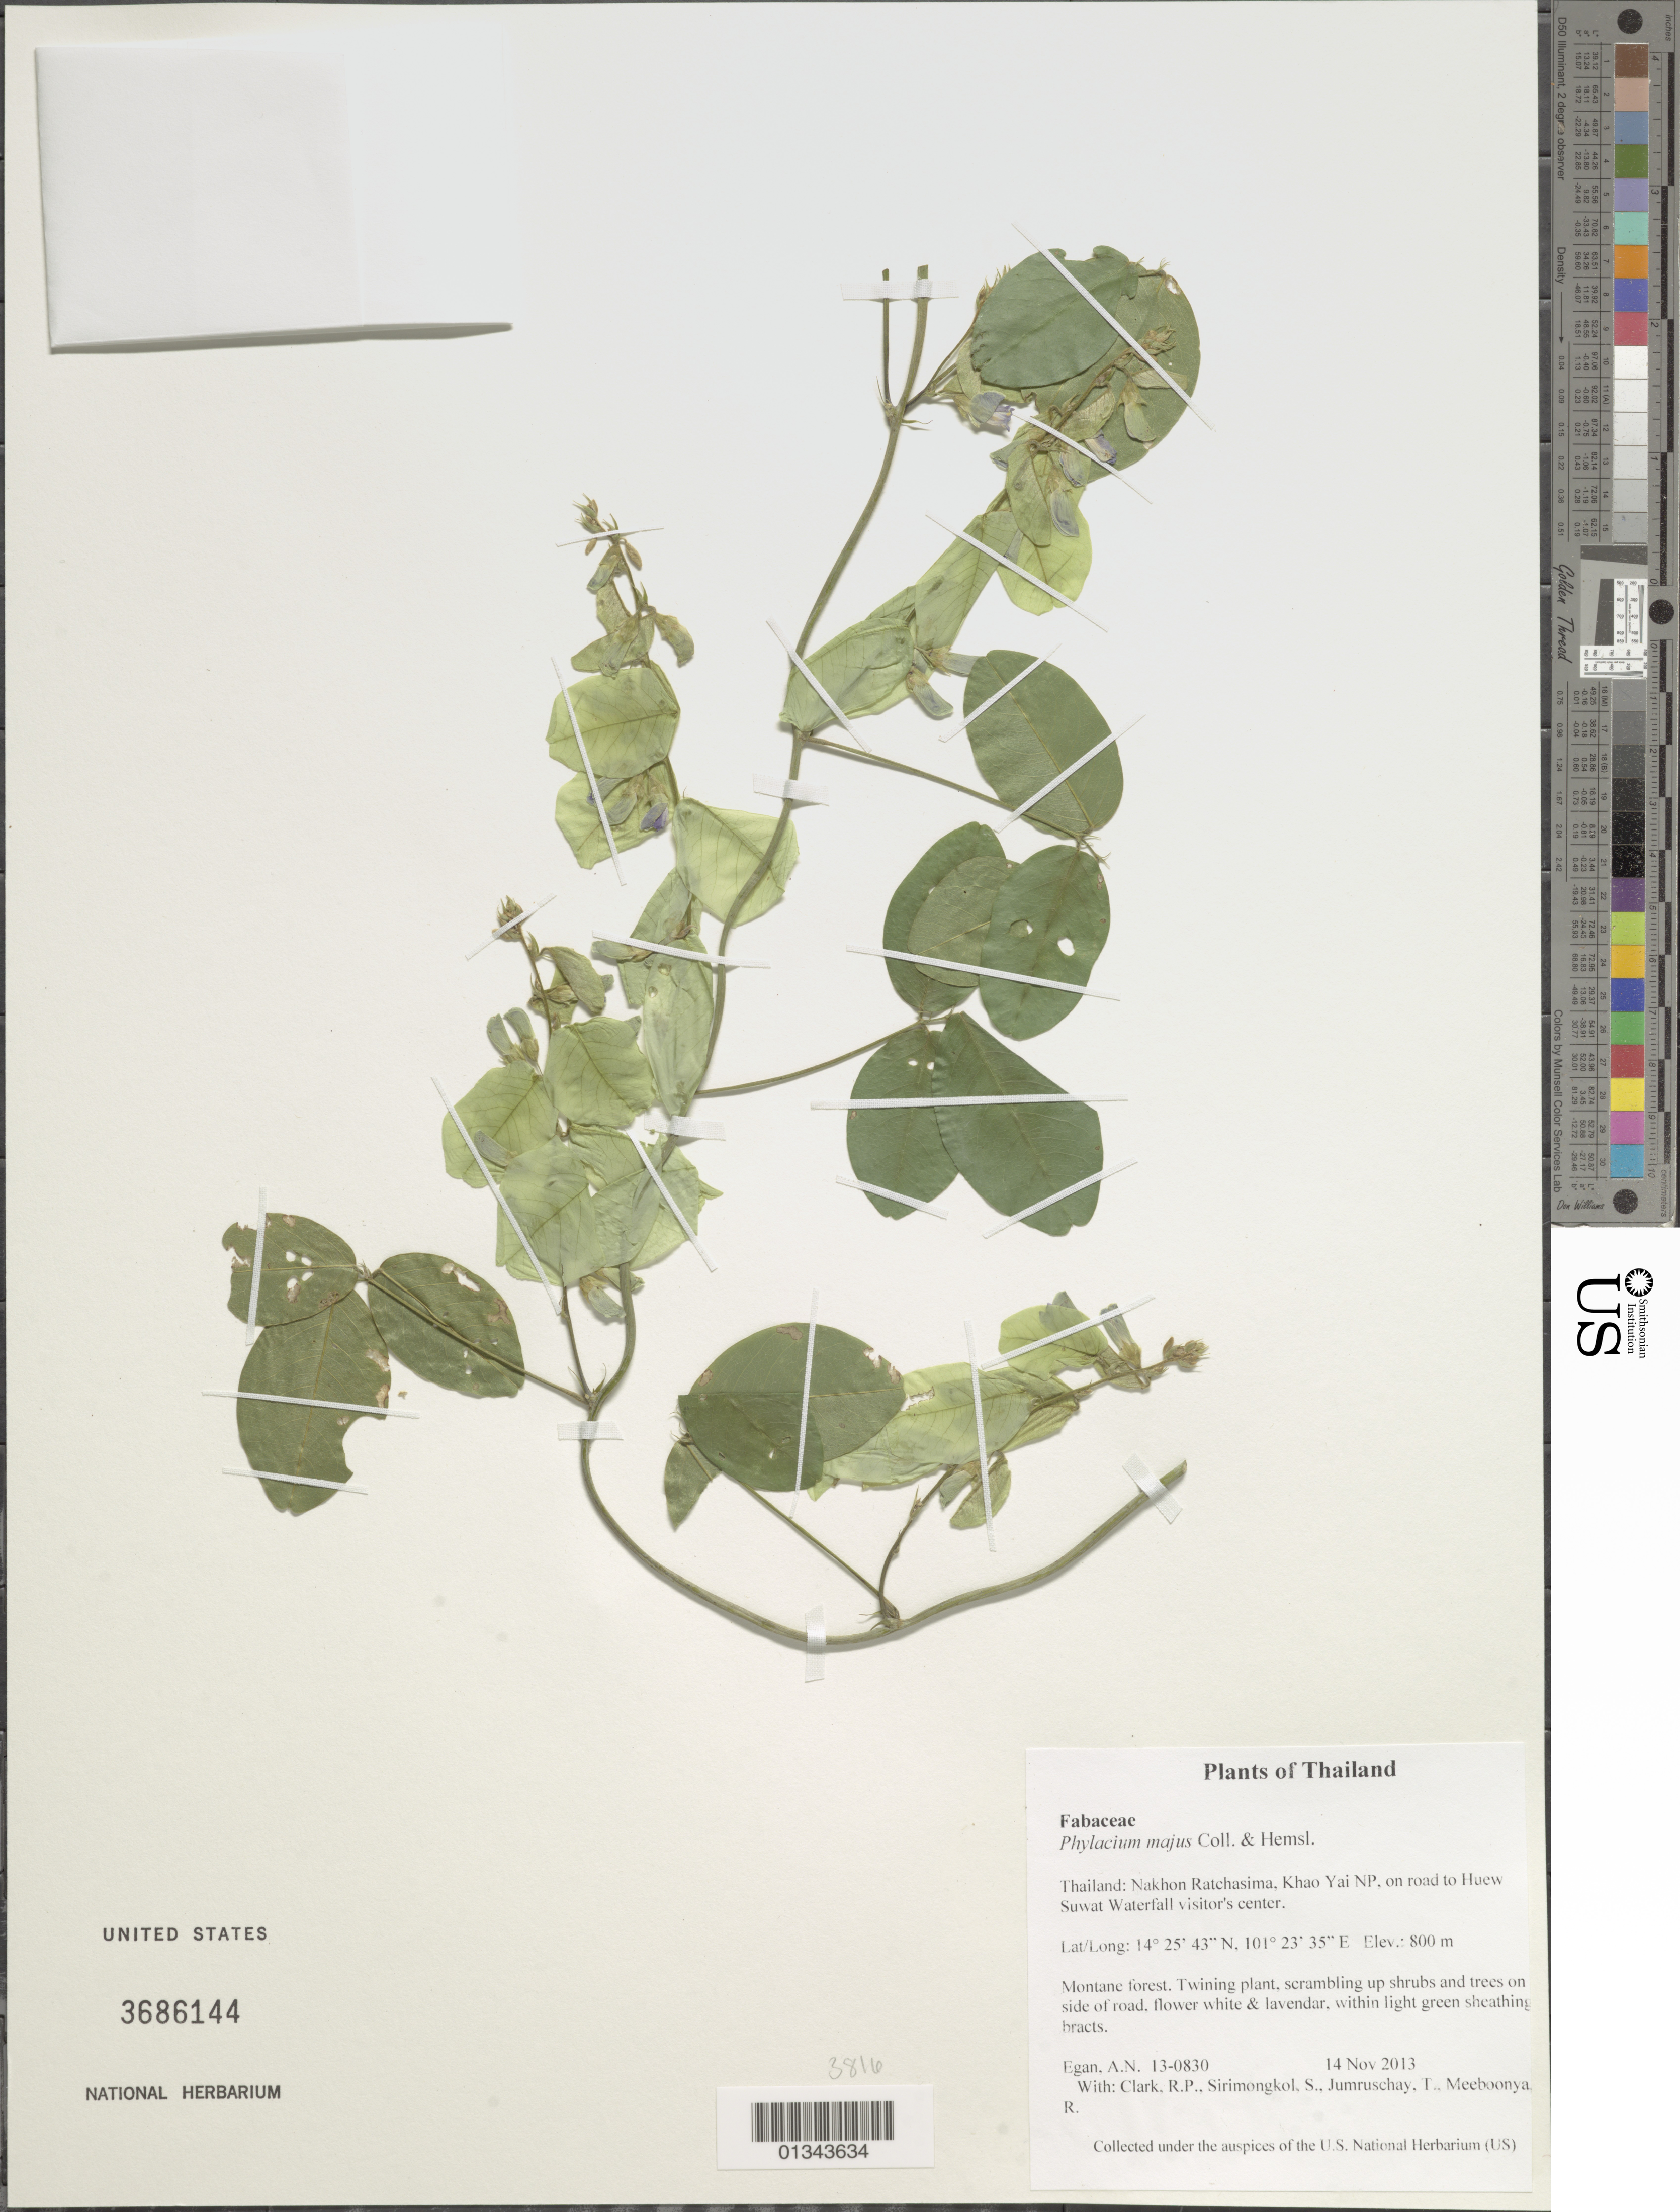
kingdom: Plantae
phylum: Tracheophyta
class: Magnoliopsida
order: Fabales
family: Fabaceae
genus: Phylacium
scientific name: Phylacium majus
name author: Collett & Hemsl.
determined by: Egan, Ashley N., (US), Smithsonian Institution - National Museum of Natural History (UNITED STATES)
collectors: A. N. Egan, R. P. Clark, S. Sirimongkol, T. Jumruschay & R. Meeboonya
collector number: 13-0830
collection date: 2013-11-14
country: Thailand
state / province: Nakhon Ratchasima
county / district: Pak Chong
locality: Khao Yai NP, on road to Huew Suwat Waterfall visitor's center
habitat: Montane forest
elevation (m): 800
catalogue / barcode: US 3686144